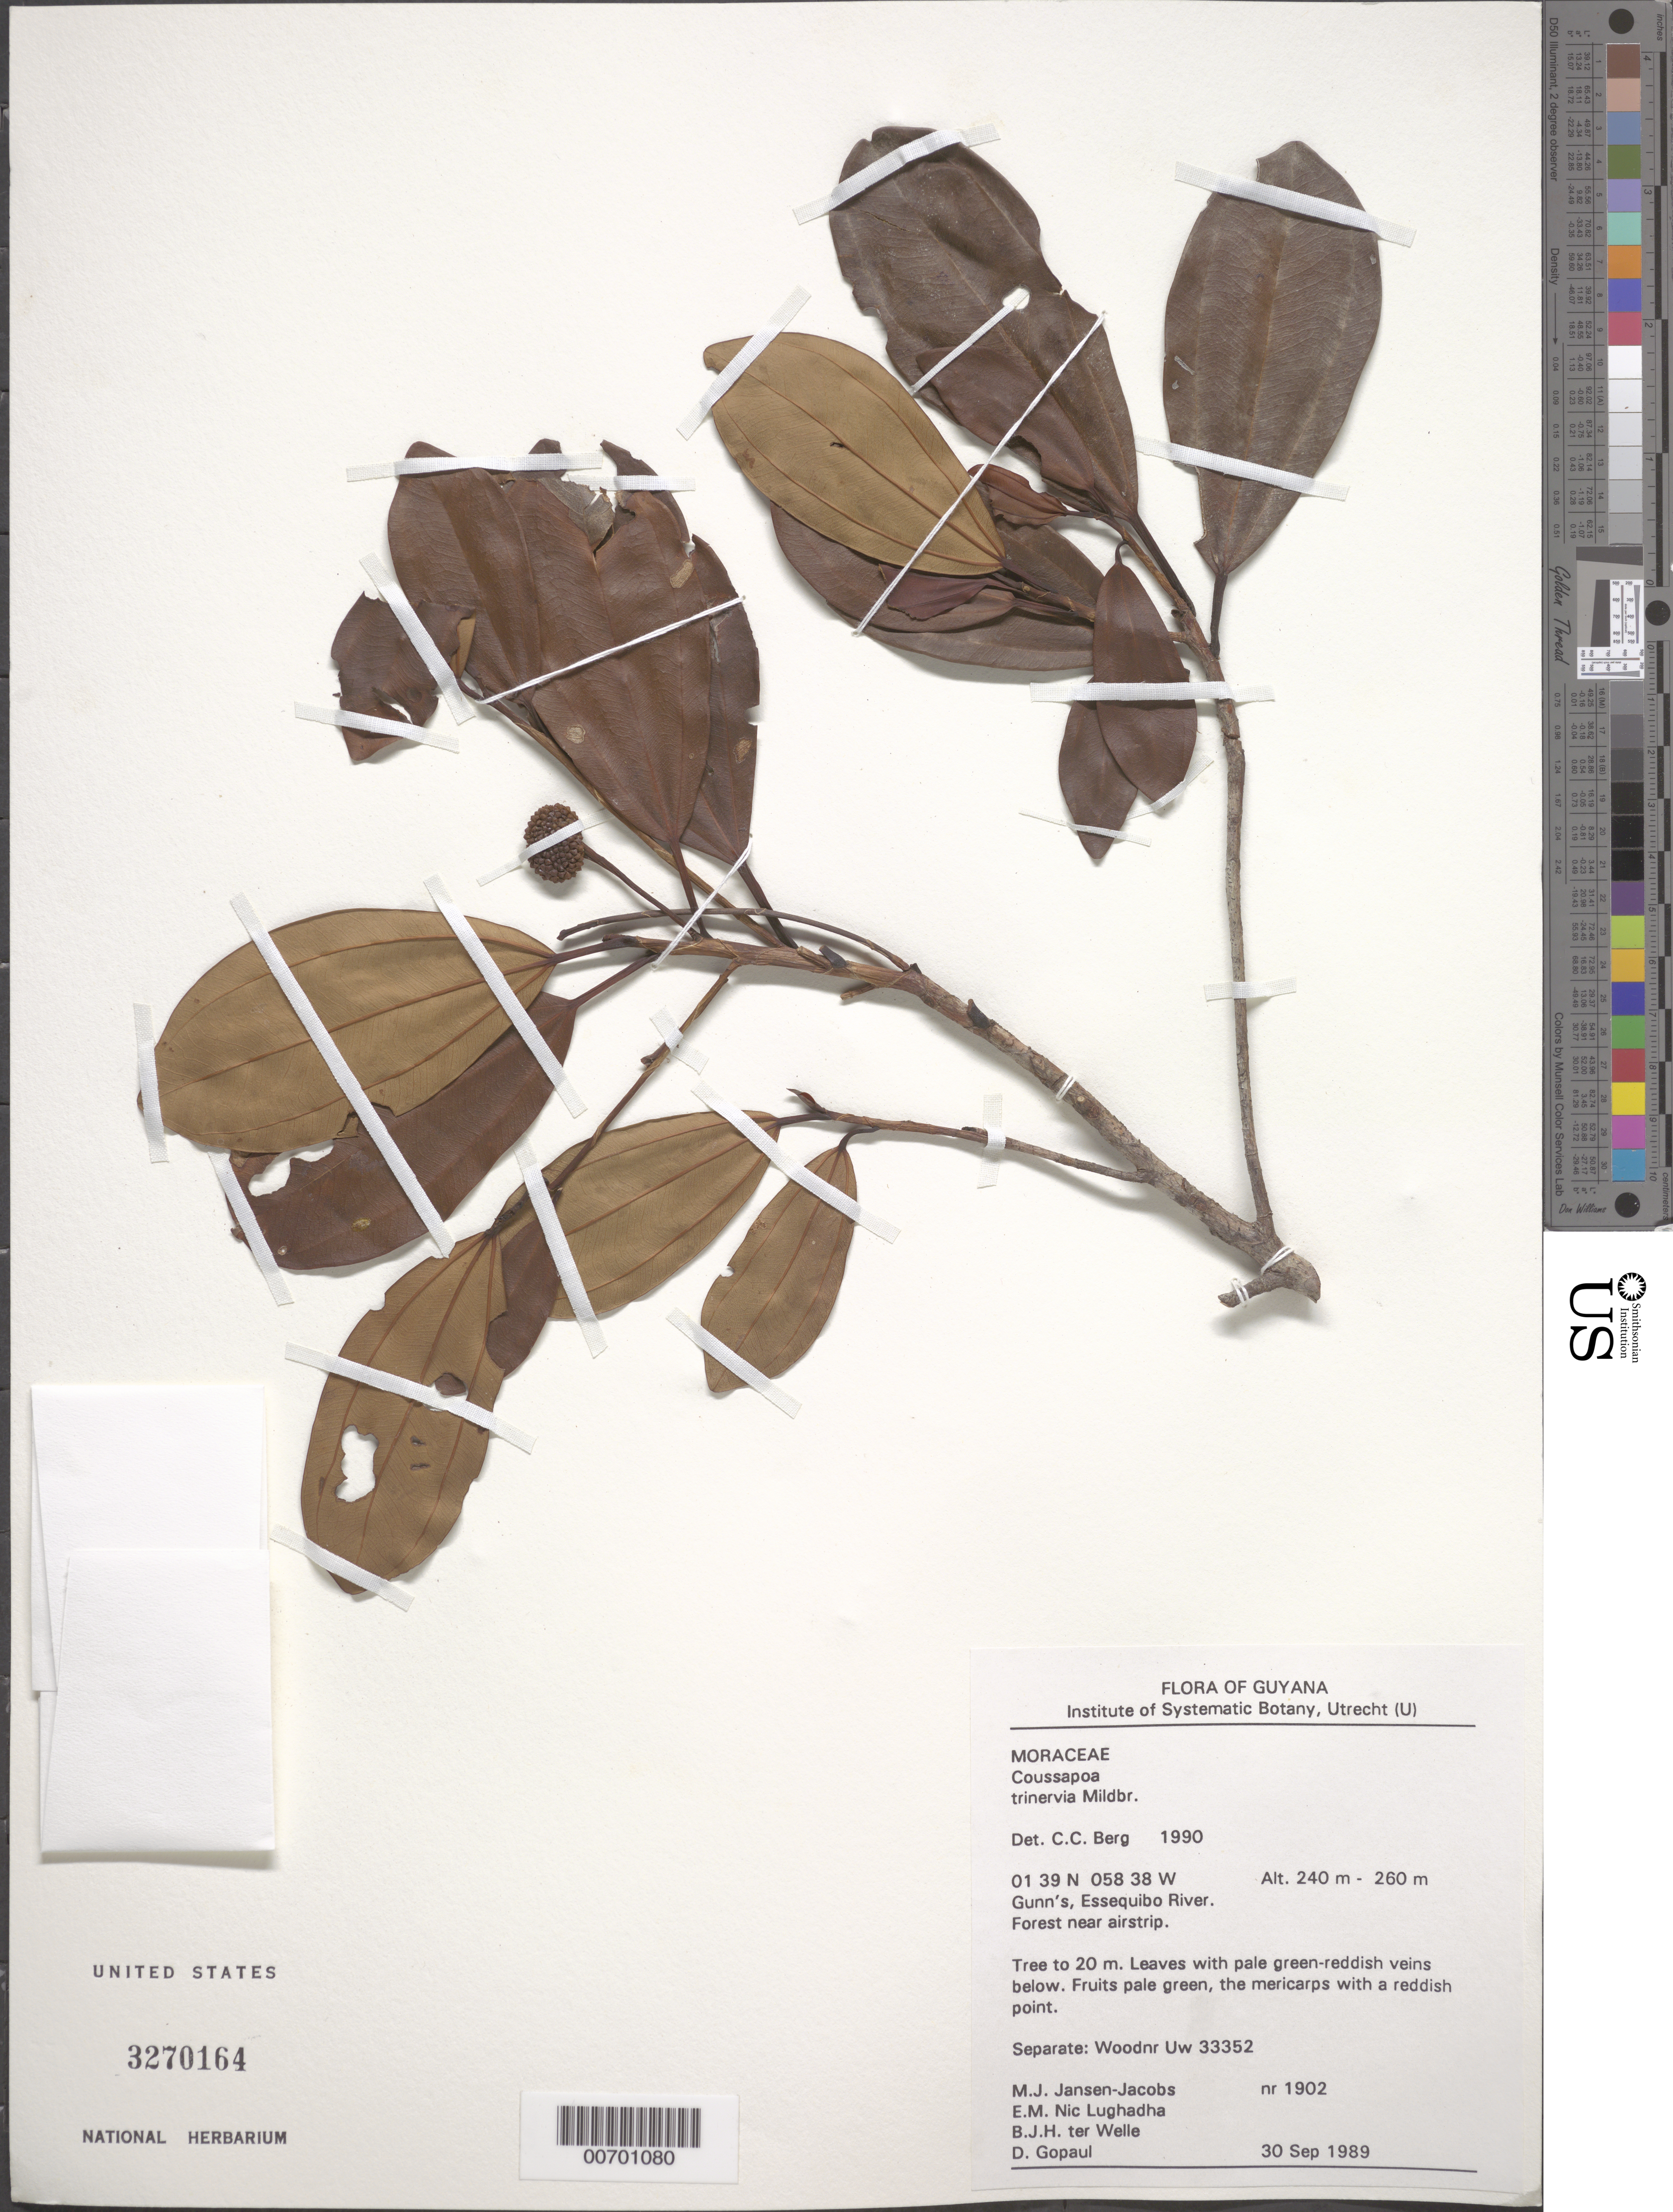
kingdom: Plantae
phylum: Tracheophyta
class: Magnoliopsida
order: Rosales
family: Urticaceae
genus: Coussapoa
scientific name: Coussapoa trinervia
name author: Spruce ex Mildbr.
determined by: Berg, C. C.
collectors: M. J. Jansen-Jacobs, E. Nic Lughadha, B. Welle & D. Gopaul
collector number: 1902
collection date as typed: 30-Sep-89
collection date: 1989-09-30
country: Guyana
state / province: U. Takutu-U. Essequibo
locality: Gunn's, Essequibo River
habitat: Forest near airstrip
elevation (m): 240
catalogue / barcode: US 3170164